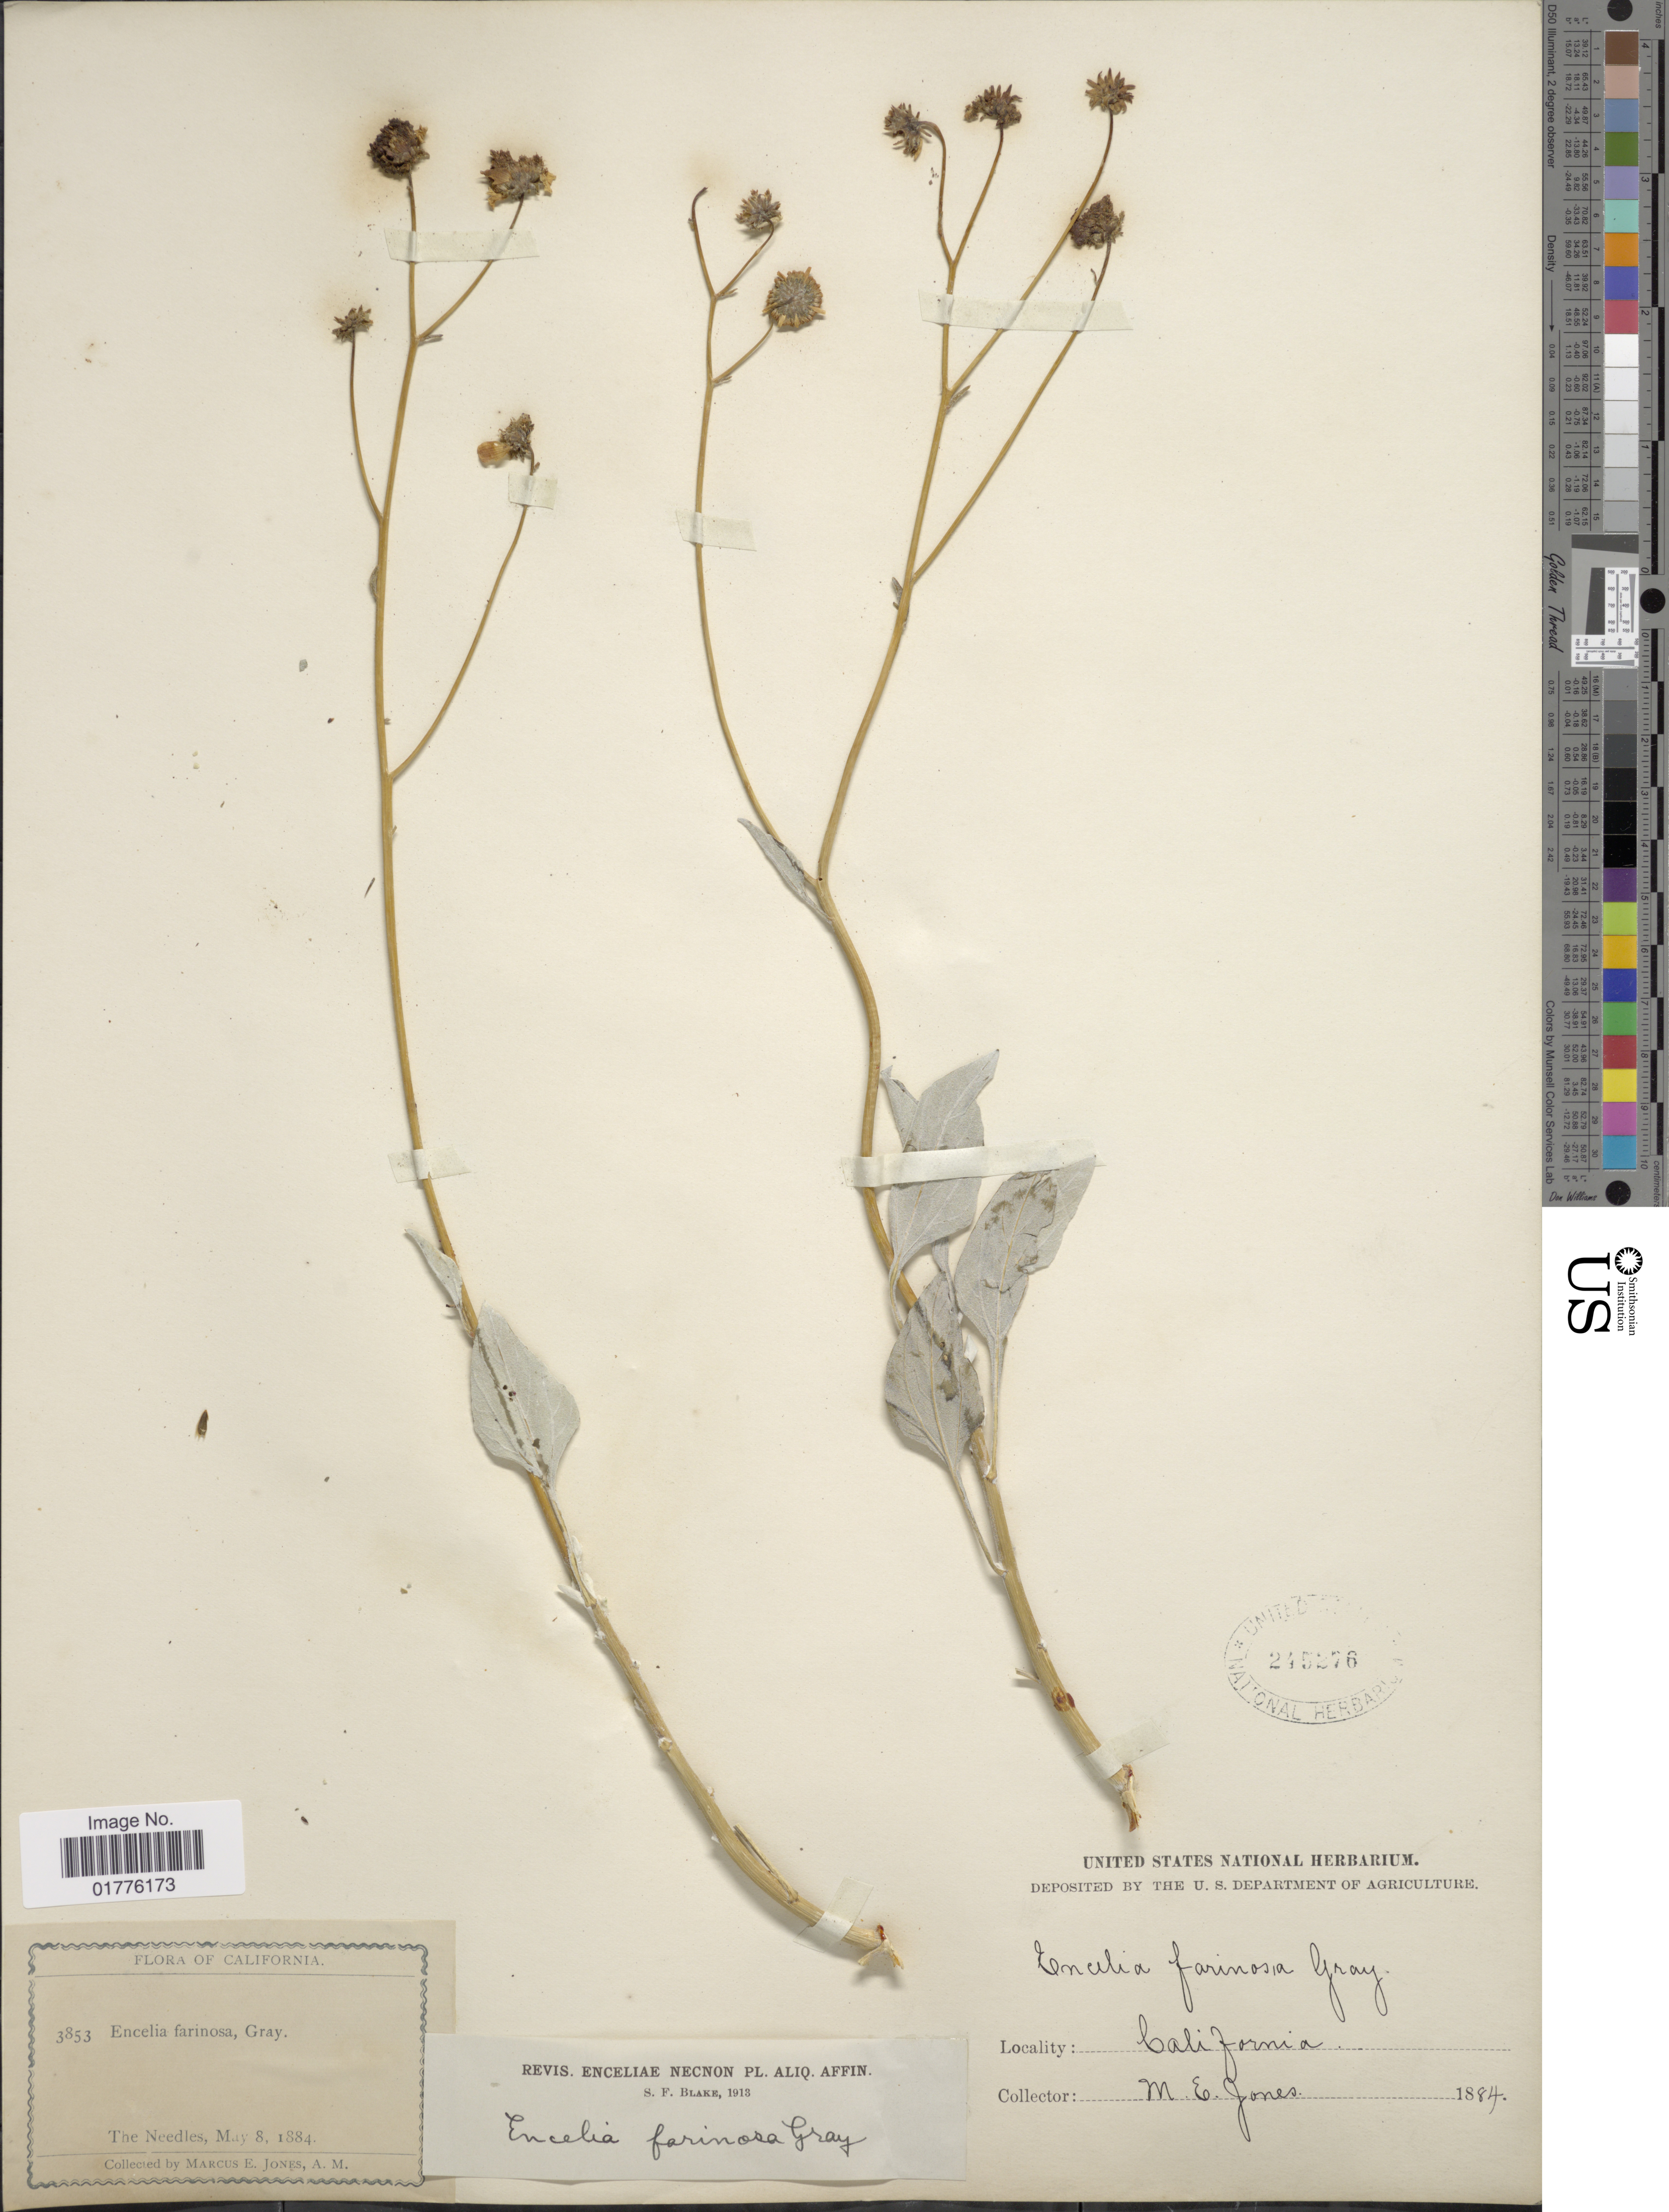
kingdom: Plantae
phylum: Tracheophyta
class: Magnoliopsida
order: Asterales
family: Asteraceae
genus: Encelia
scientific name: Encelia farinosa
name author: A. Gray ex Torr. in Emory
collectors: M. E. Jones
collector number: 3853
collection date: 1884-05-08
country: United States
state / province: California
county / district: San Bernardino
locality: The Needles, California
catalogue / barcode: US 245276